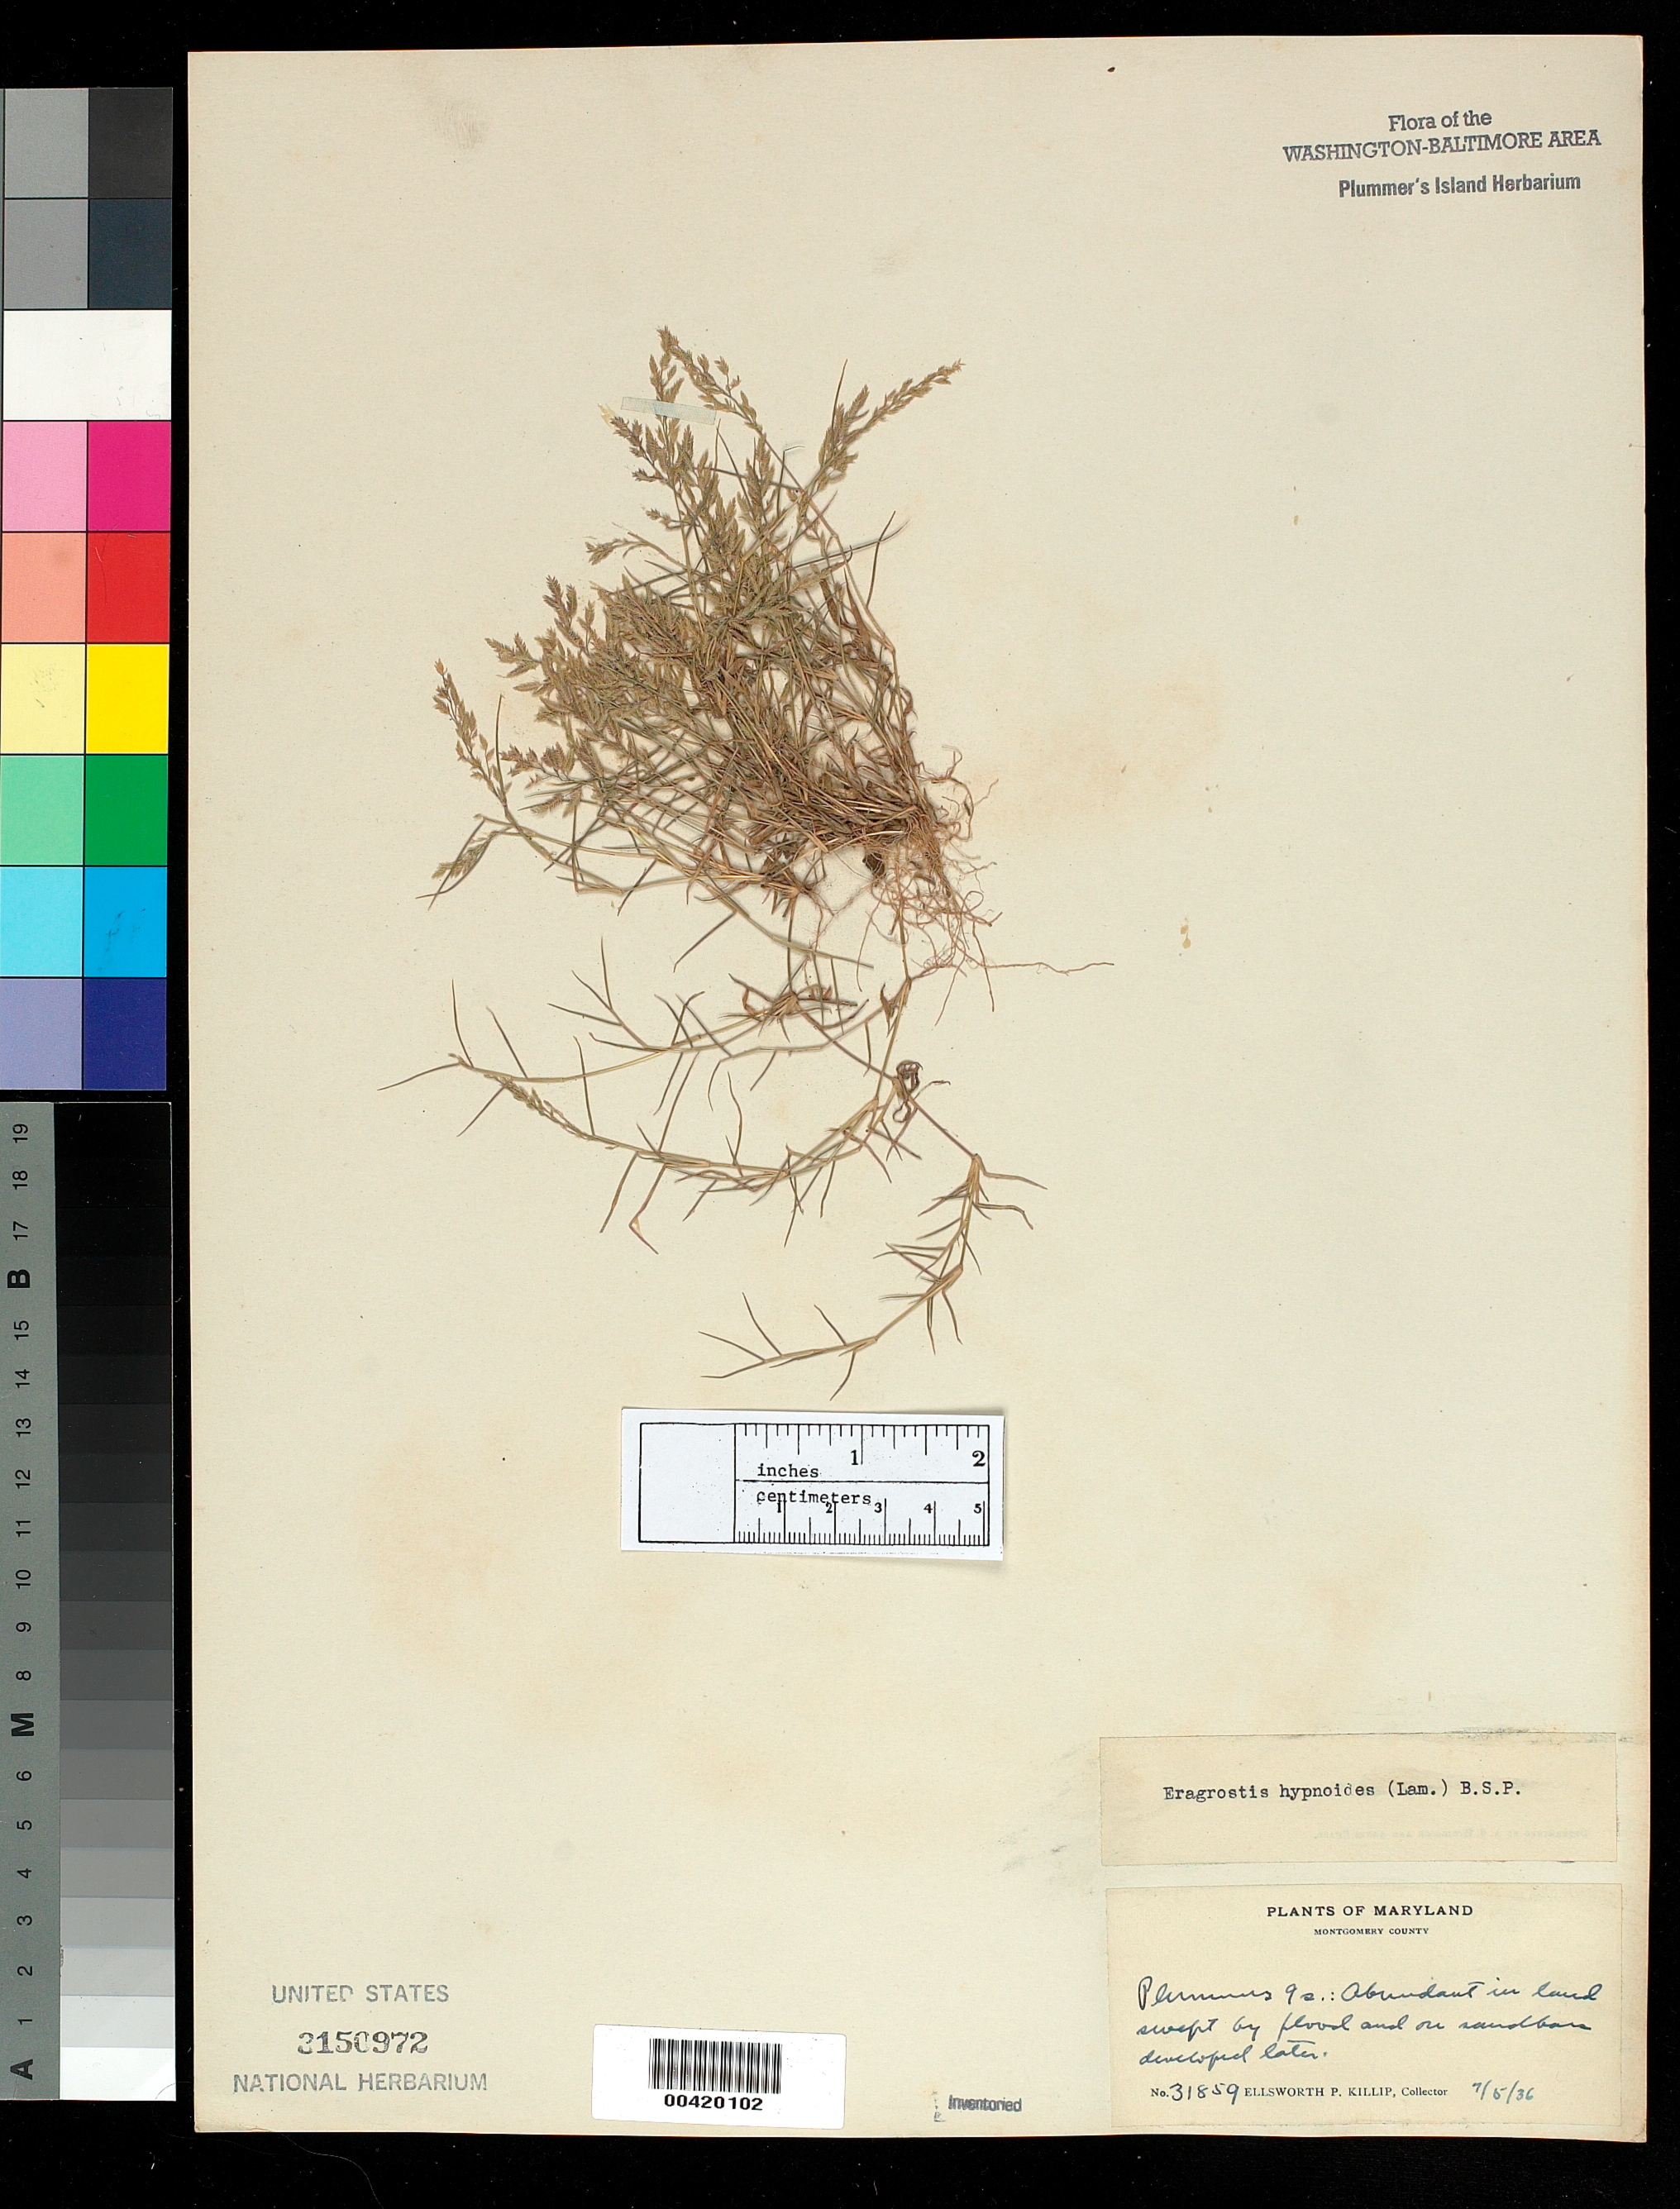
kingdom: Plantae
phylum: Tracheophyta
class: Liliopsida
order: Poales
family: Poaceae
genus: Eragrostis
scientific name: Eragrostis hypnoides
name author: (Lam.) Britton, Stearns & Poggenb.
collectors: E. P. Killip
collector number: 31859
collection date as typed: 05 Jul 1936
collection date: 1936-07-05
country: United States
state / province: Maryland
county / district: Montgomery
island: Plummers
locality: Plummer's Island; Land swept by flood and on sandbars developed later C. & O. Canal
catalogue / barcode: US 3150972